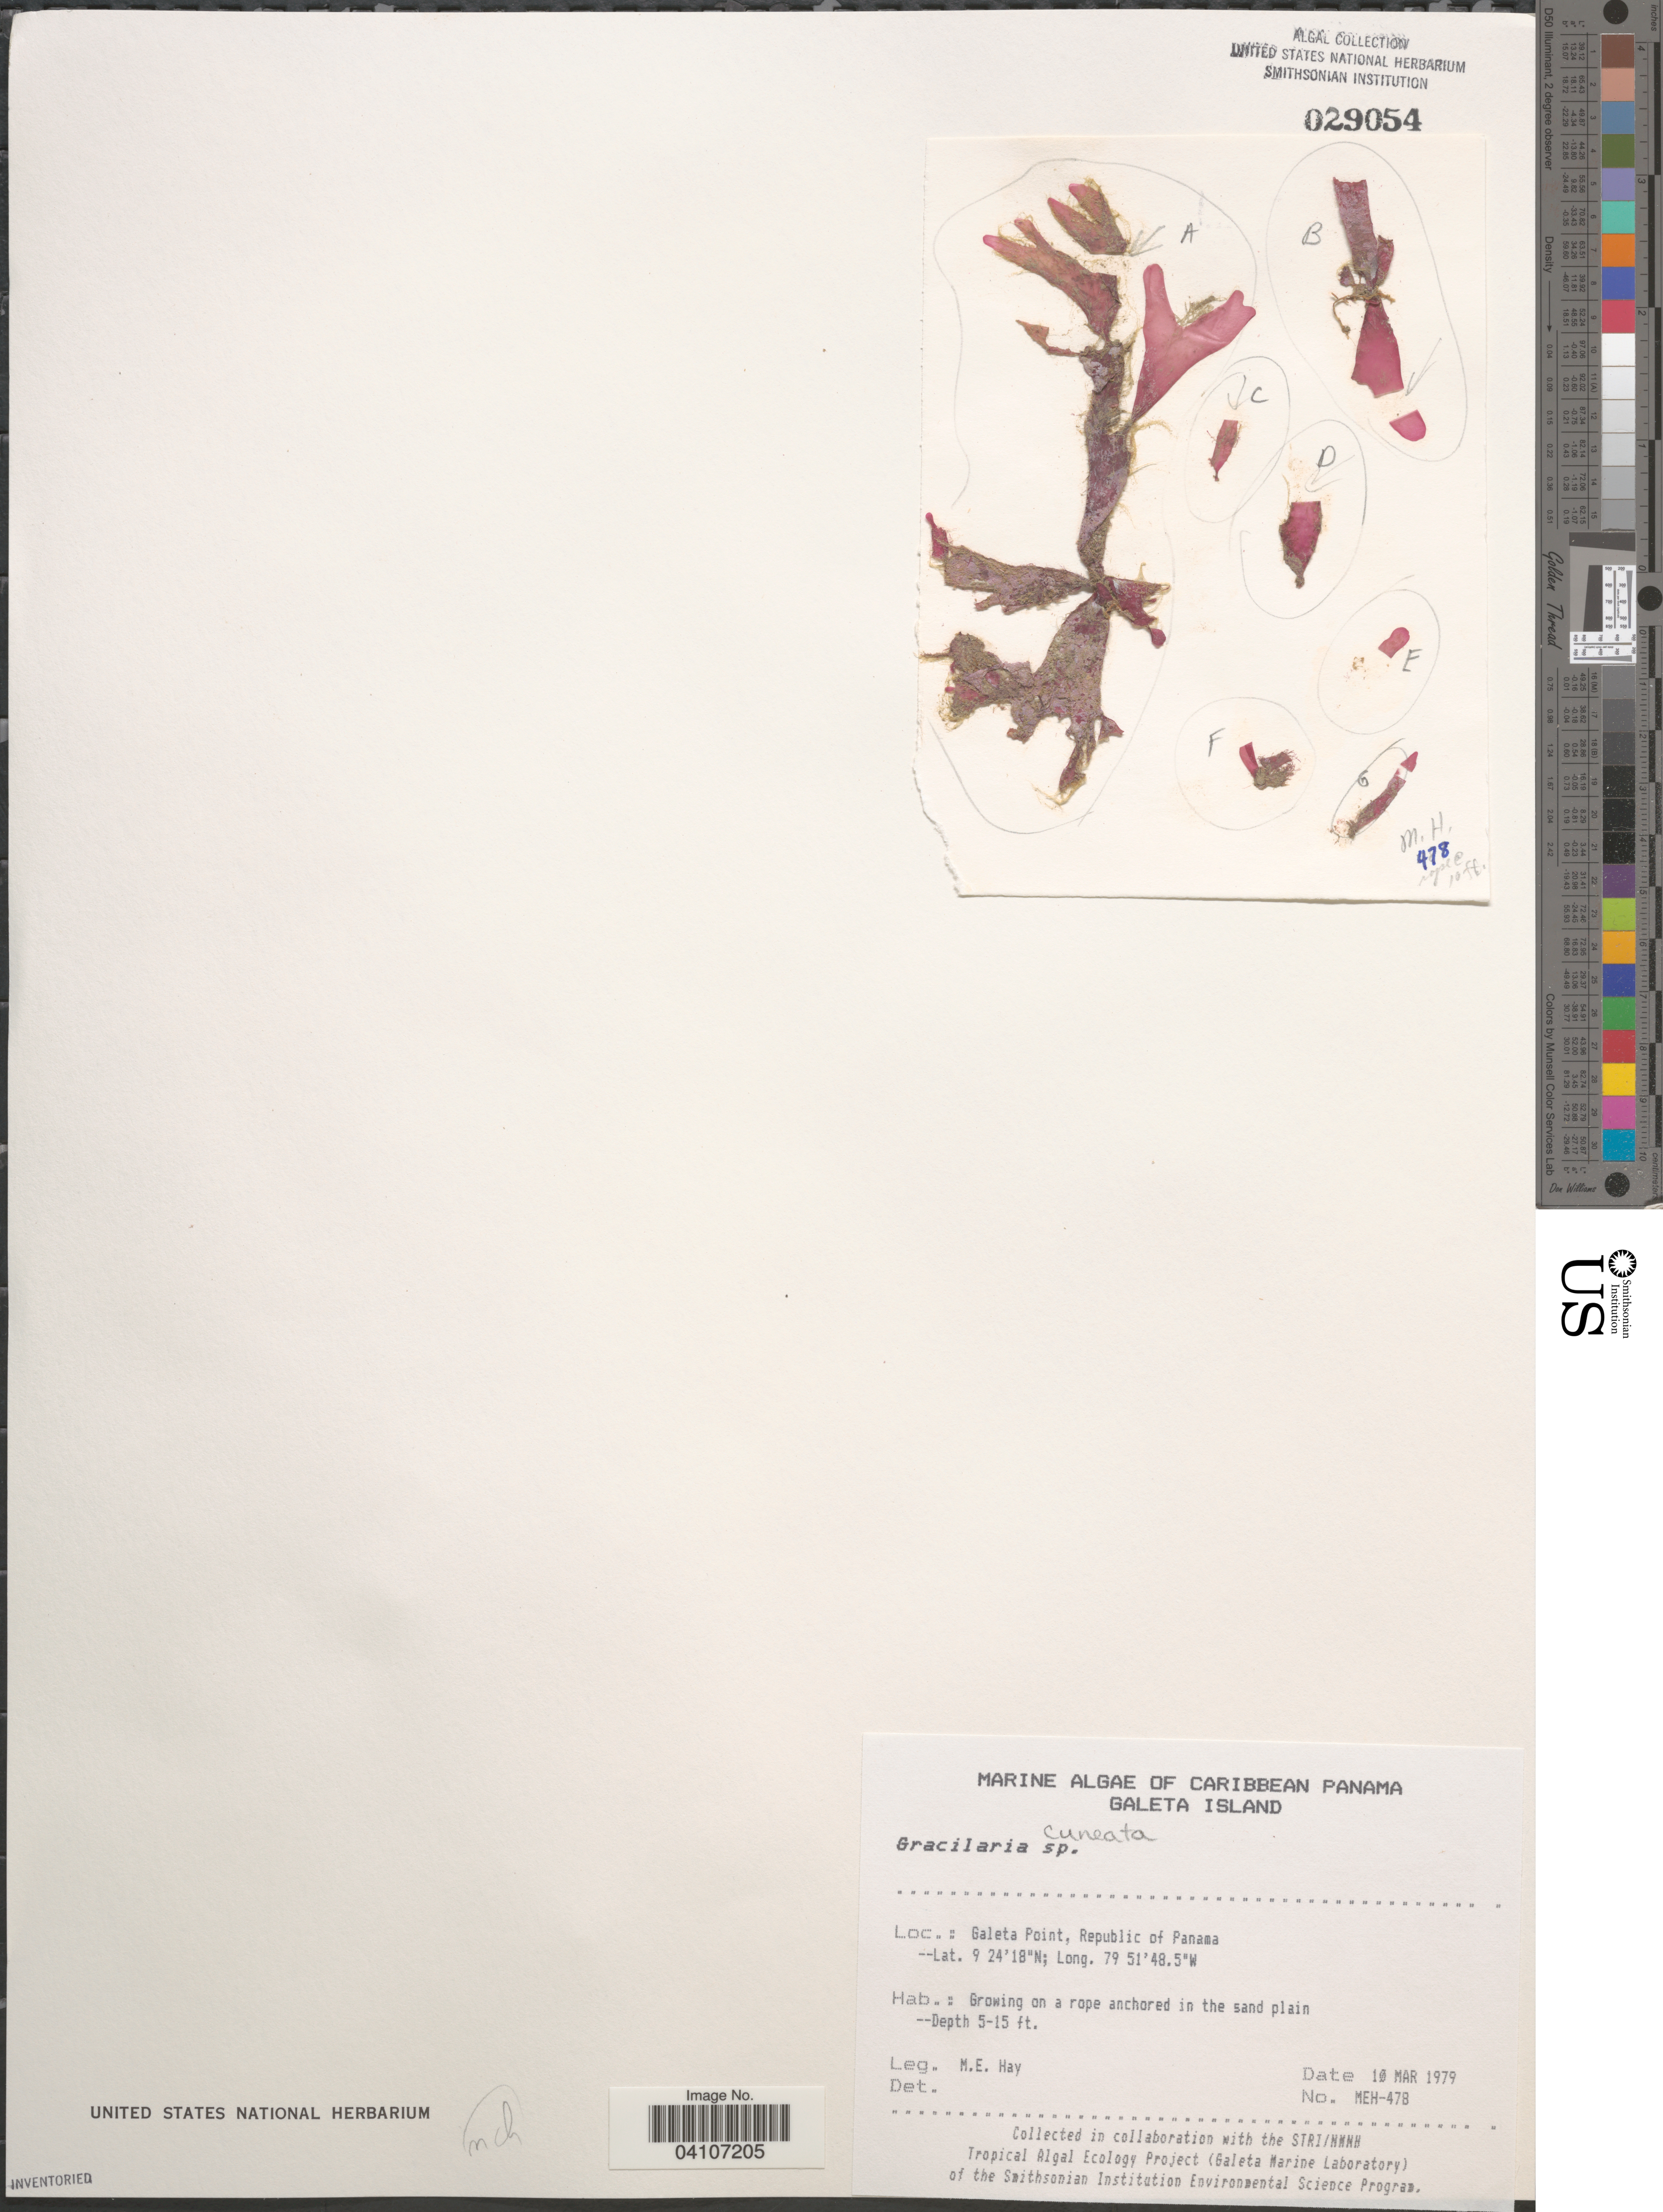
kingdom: Plantae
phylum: Rhodophyta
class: Florideophyceae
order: Gracilariales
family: Gracilariaceae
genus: Gracilaria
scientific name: Gracilaria cuneata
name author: Aresch.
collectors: M. E. Hay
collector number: MEH-478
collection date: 1979-03-10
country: Panama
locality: Caribbean Panama. Galeta Island. Galeta Point, Republic of Panama.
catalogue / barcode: US 29054